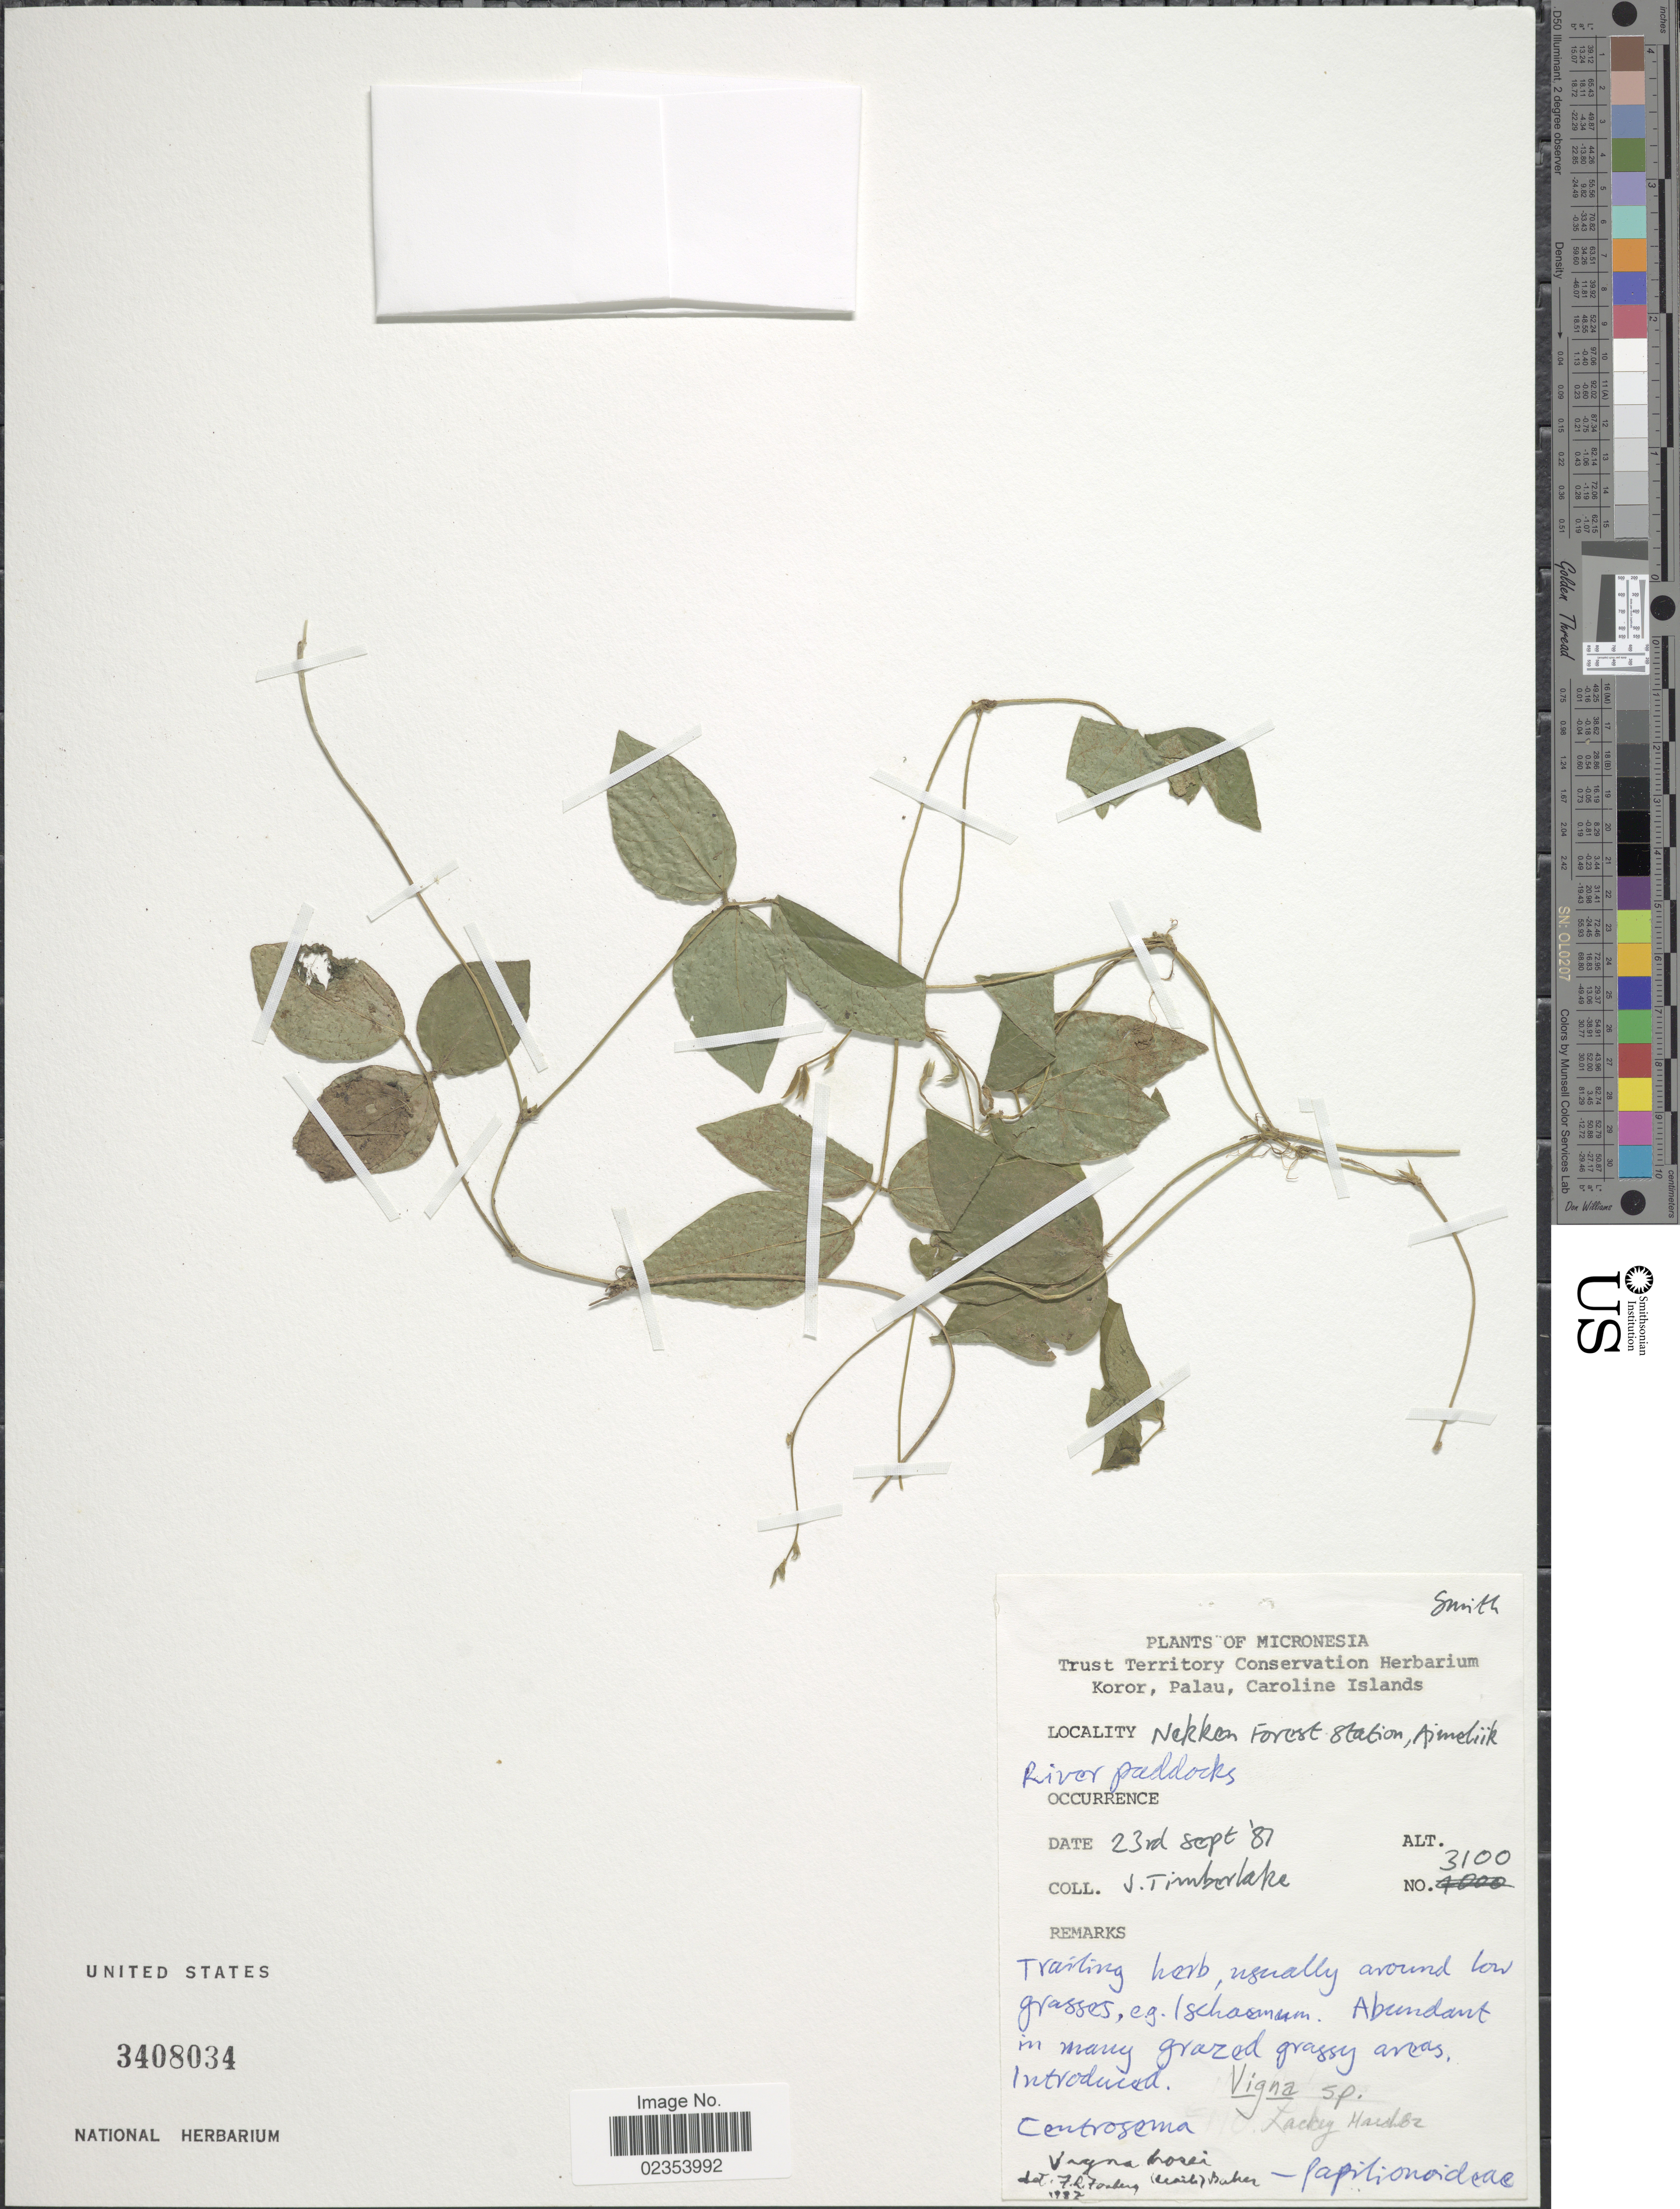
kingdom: Plantae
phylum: Tracheophyta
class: Magnoliopsida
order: Fabales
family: Fabaceae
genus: Vigna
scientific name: Vigna hosei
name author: (Craib) Backer ex K. Heyne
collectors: J. Timberlake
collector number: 3100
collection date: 1987-09-23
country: Palau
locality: Nekken Forest Station, Aimeliik. River paddocks.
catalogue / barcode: US 3408034